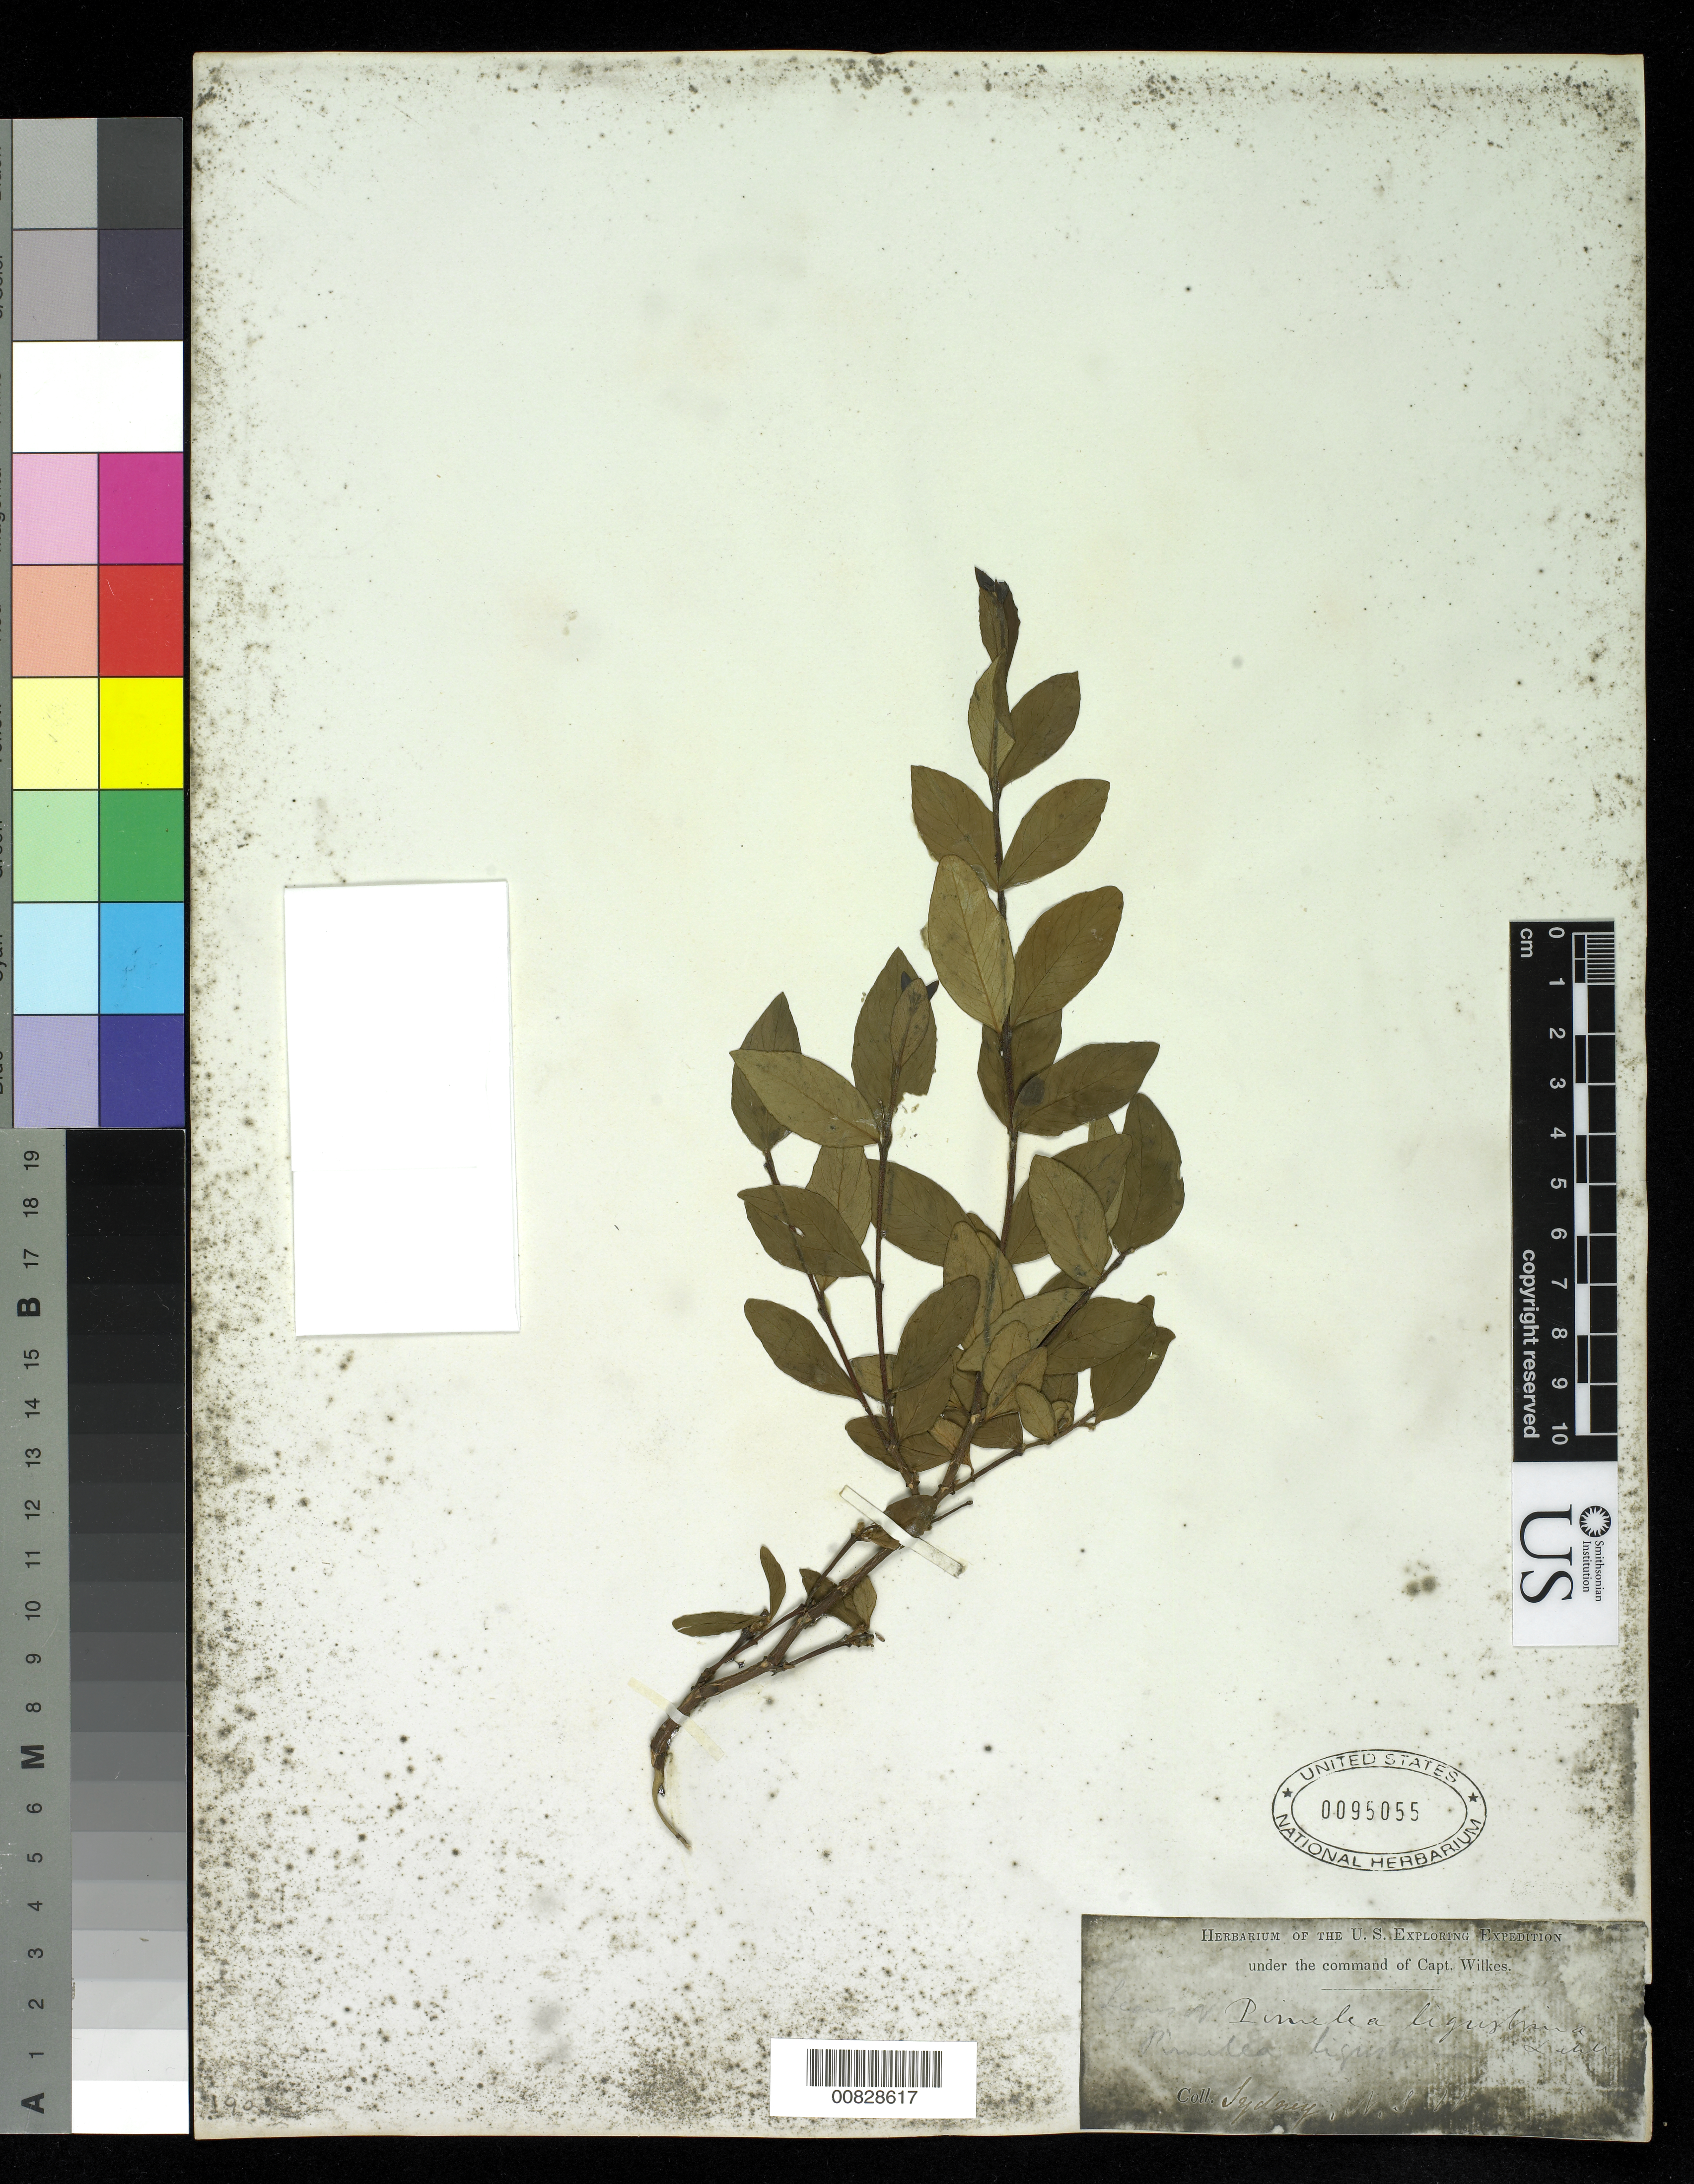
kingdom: Plantae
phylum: Tracheophyta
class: Magnoliopsida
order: Malvales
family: Thymelaeaceae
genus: Pimelea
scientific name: Pimelea ligustrina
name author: Labill.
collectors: Wilkes Explor. Exped.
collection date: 1838/1842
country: Australia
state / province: New South Wales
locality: Sydney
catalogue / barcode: US 95055